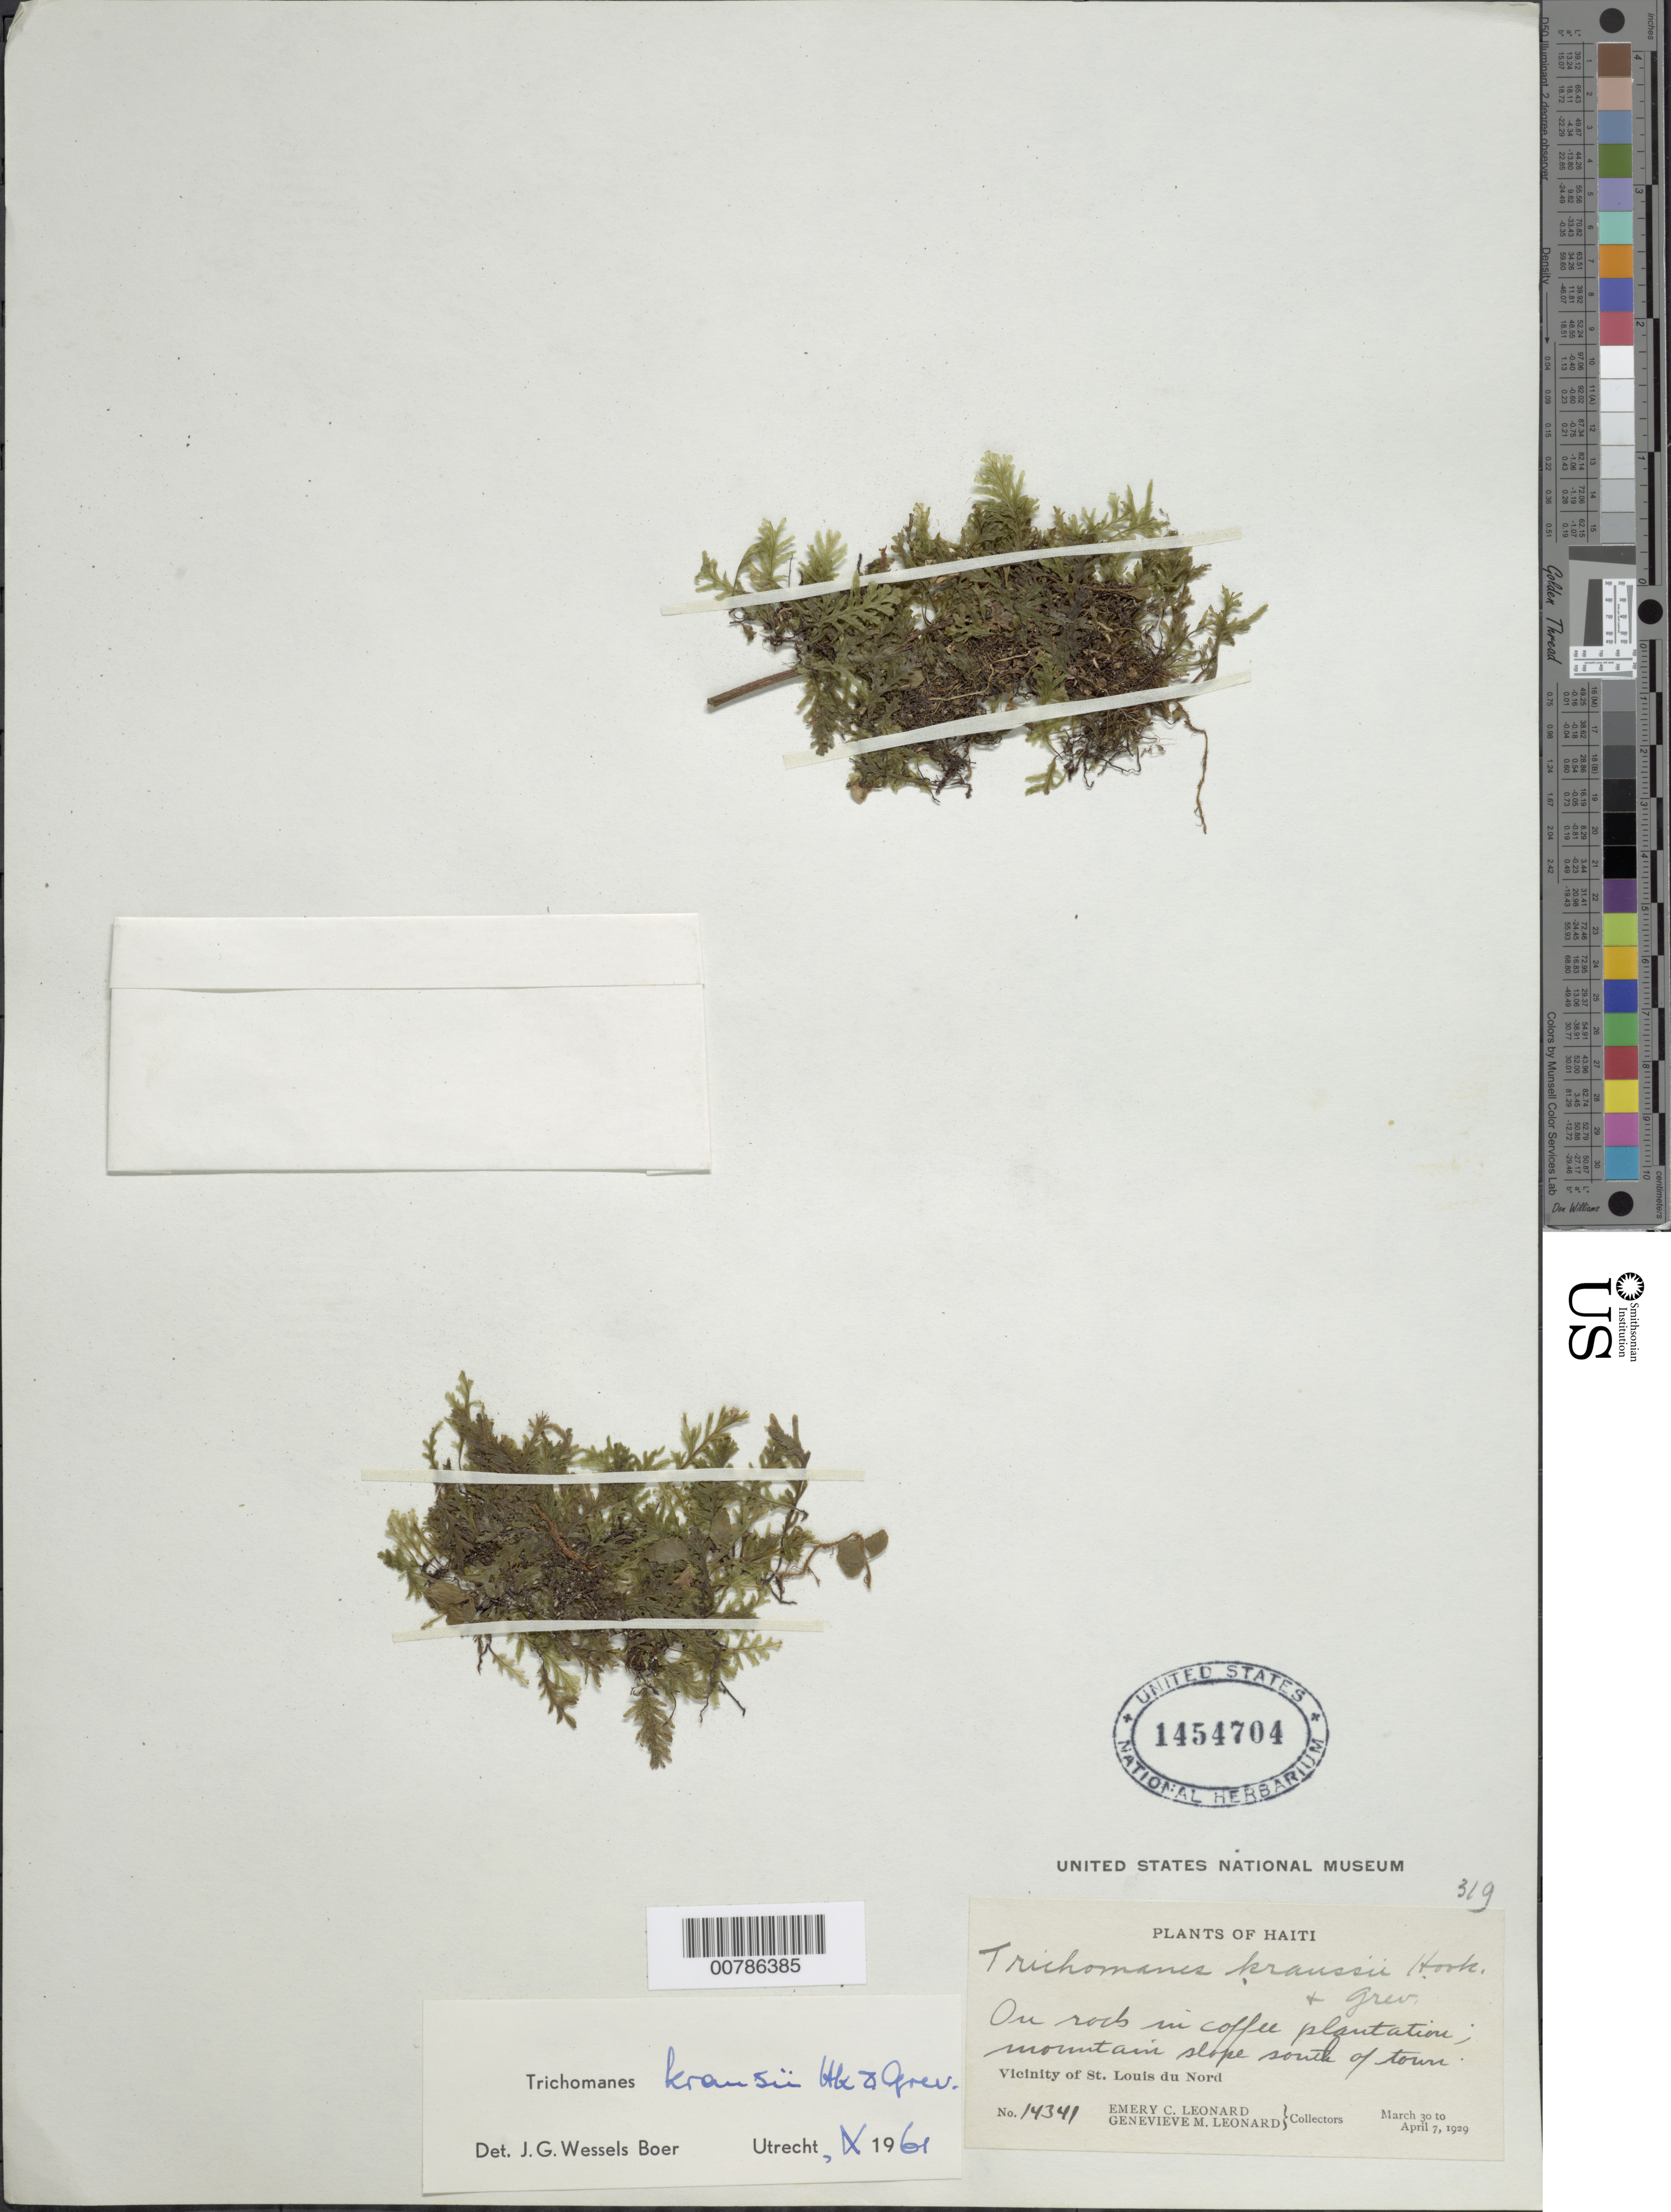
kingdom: Plantae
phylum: Tracheophyta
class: Polypodiopsida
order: Hymenophyllales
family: Hymenophyllaceae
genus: Didymoglossum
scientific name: Didymoglossum kraussii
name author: (Hook. & Grev.) C. Presl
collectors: E. C. Leonard & G. M. Leonard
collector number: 14341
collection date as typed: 30 Mar 1929 07 Apr 1929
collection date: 1929-03-30/1929-04-07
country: Haiti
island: Hispaniola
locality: St. Louis du Nord, vicinity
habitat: On rock in coffee plantation; mountain slope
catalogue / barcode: US 1454704